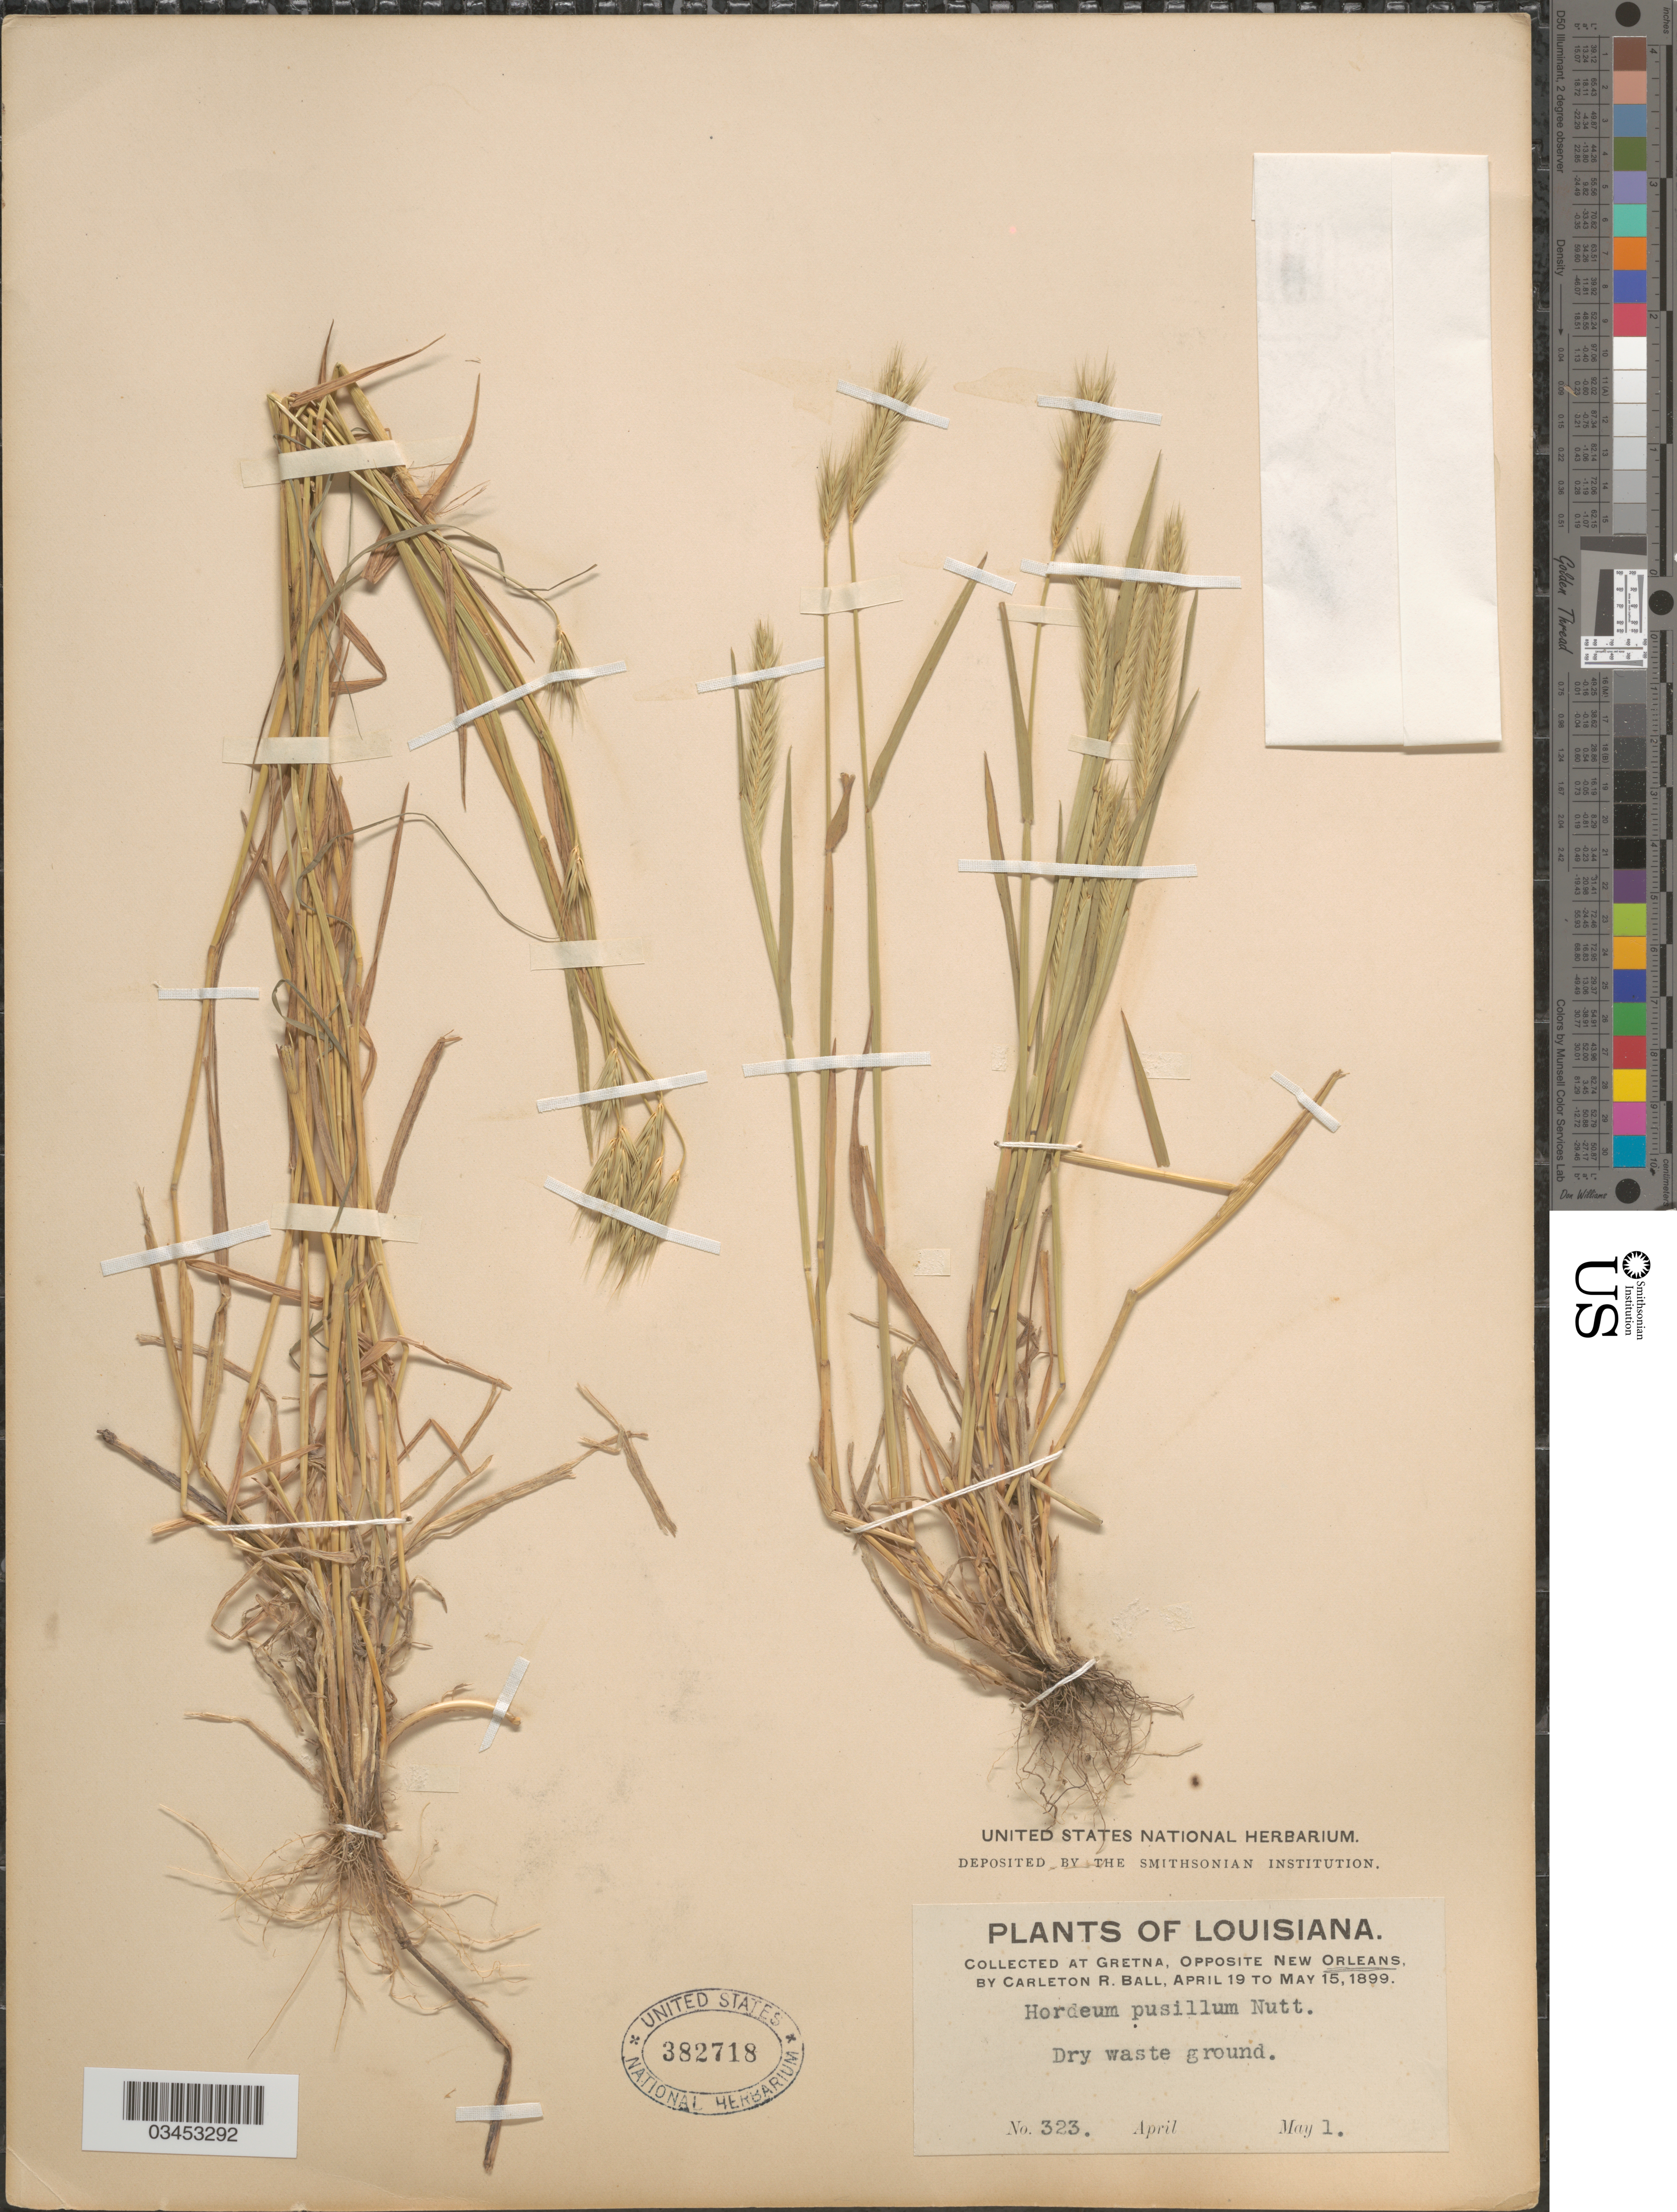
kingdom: Plantae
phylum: Tracheophyta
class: Liliopsida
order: Poales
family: Poaceae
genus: Hordeum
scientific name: Hordeum pusillum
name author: Nutt.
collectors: C. R. Ball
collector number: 323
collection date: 1899-05-01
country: United States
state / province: Louisiana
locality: Gretna, Opposite New Orleans.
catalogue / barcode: US 382718